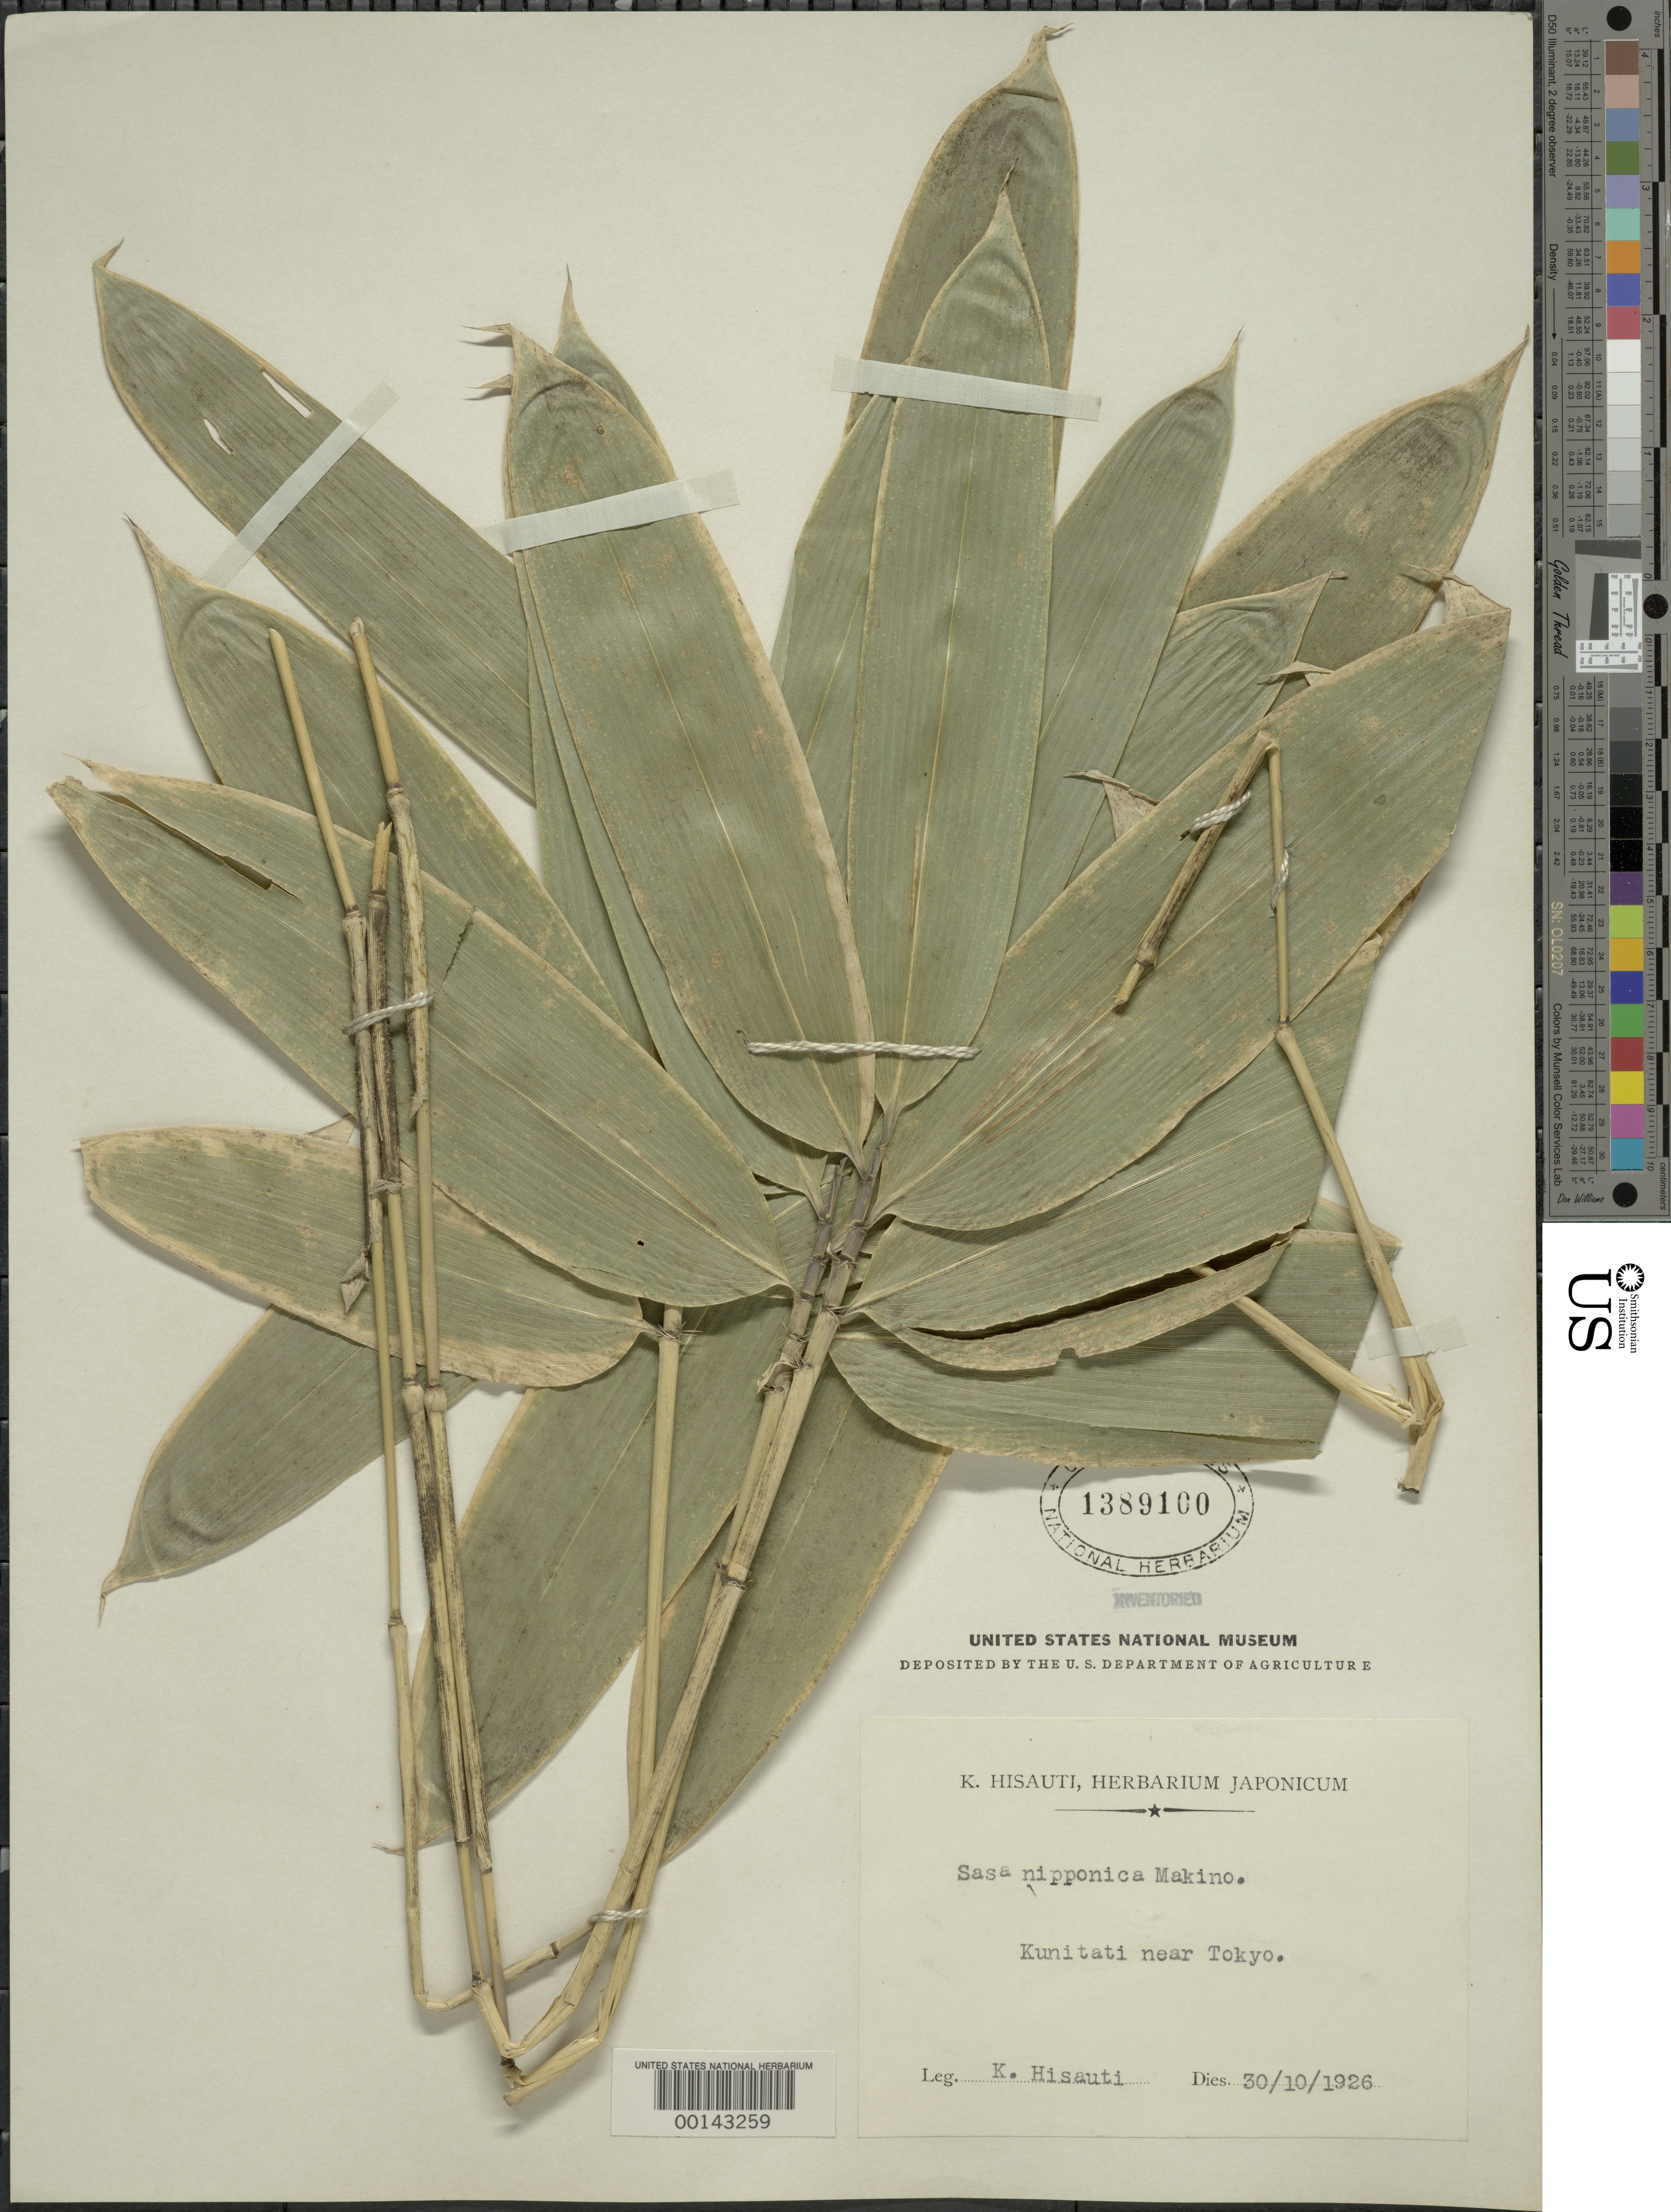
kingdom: Plantae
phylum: Tracheophyta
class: Liliopsida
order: Poales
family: Poaceae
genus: Sasa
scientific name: Sasa nipponica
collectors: K. Hisauti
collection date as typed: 30 Oct 1926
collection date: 1926-10-30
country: Japan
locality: Kunitati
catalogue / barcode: US 1389100